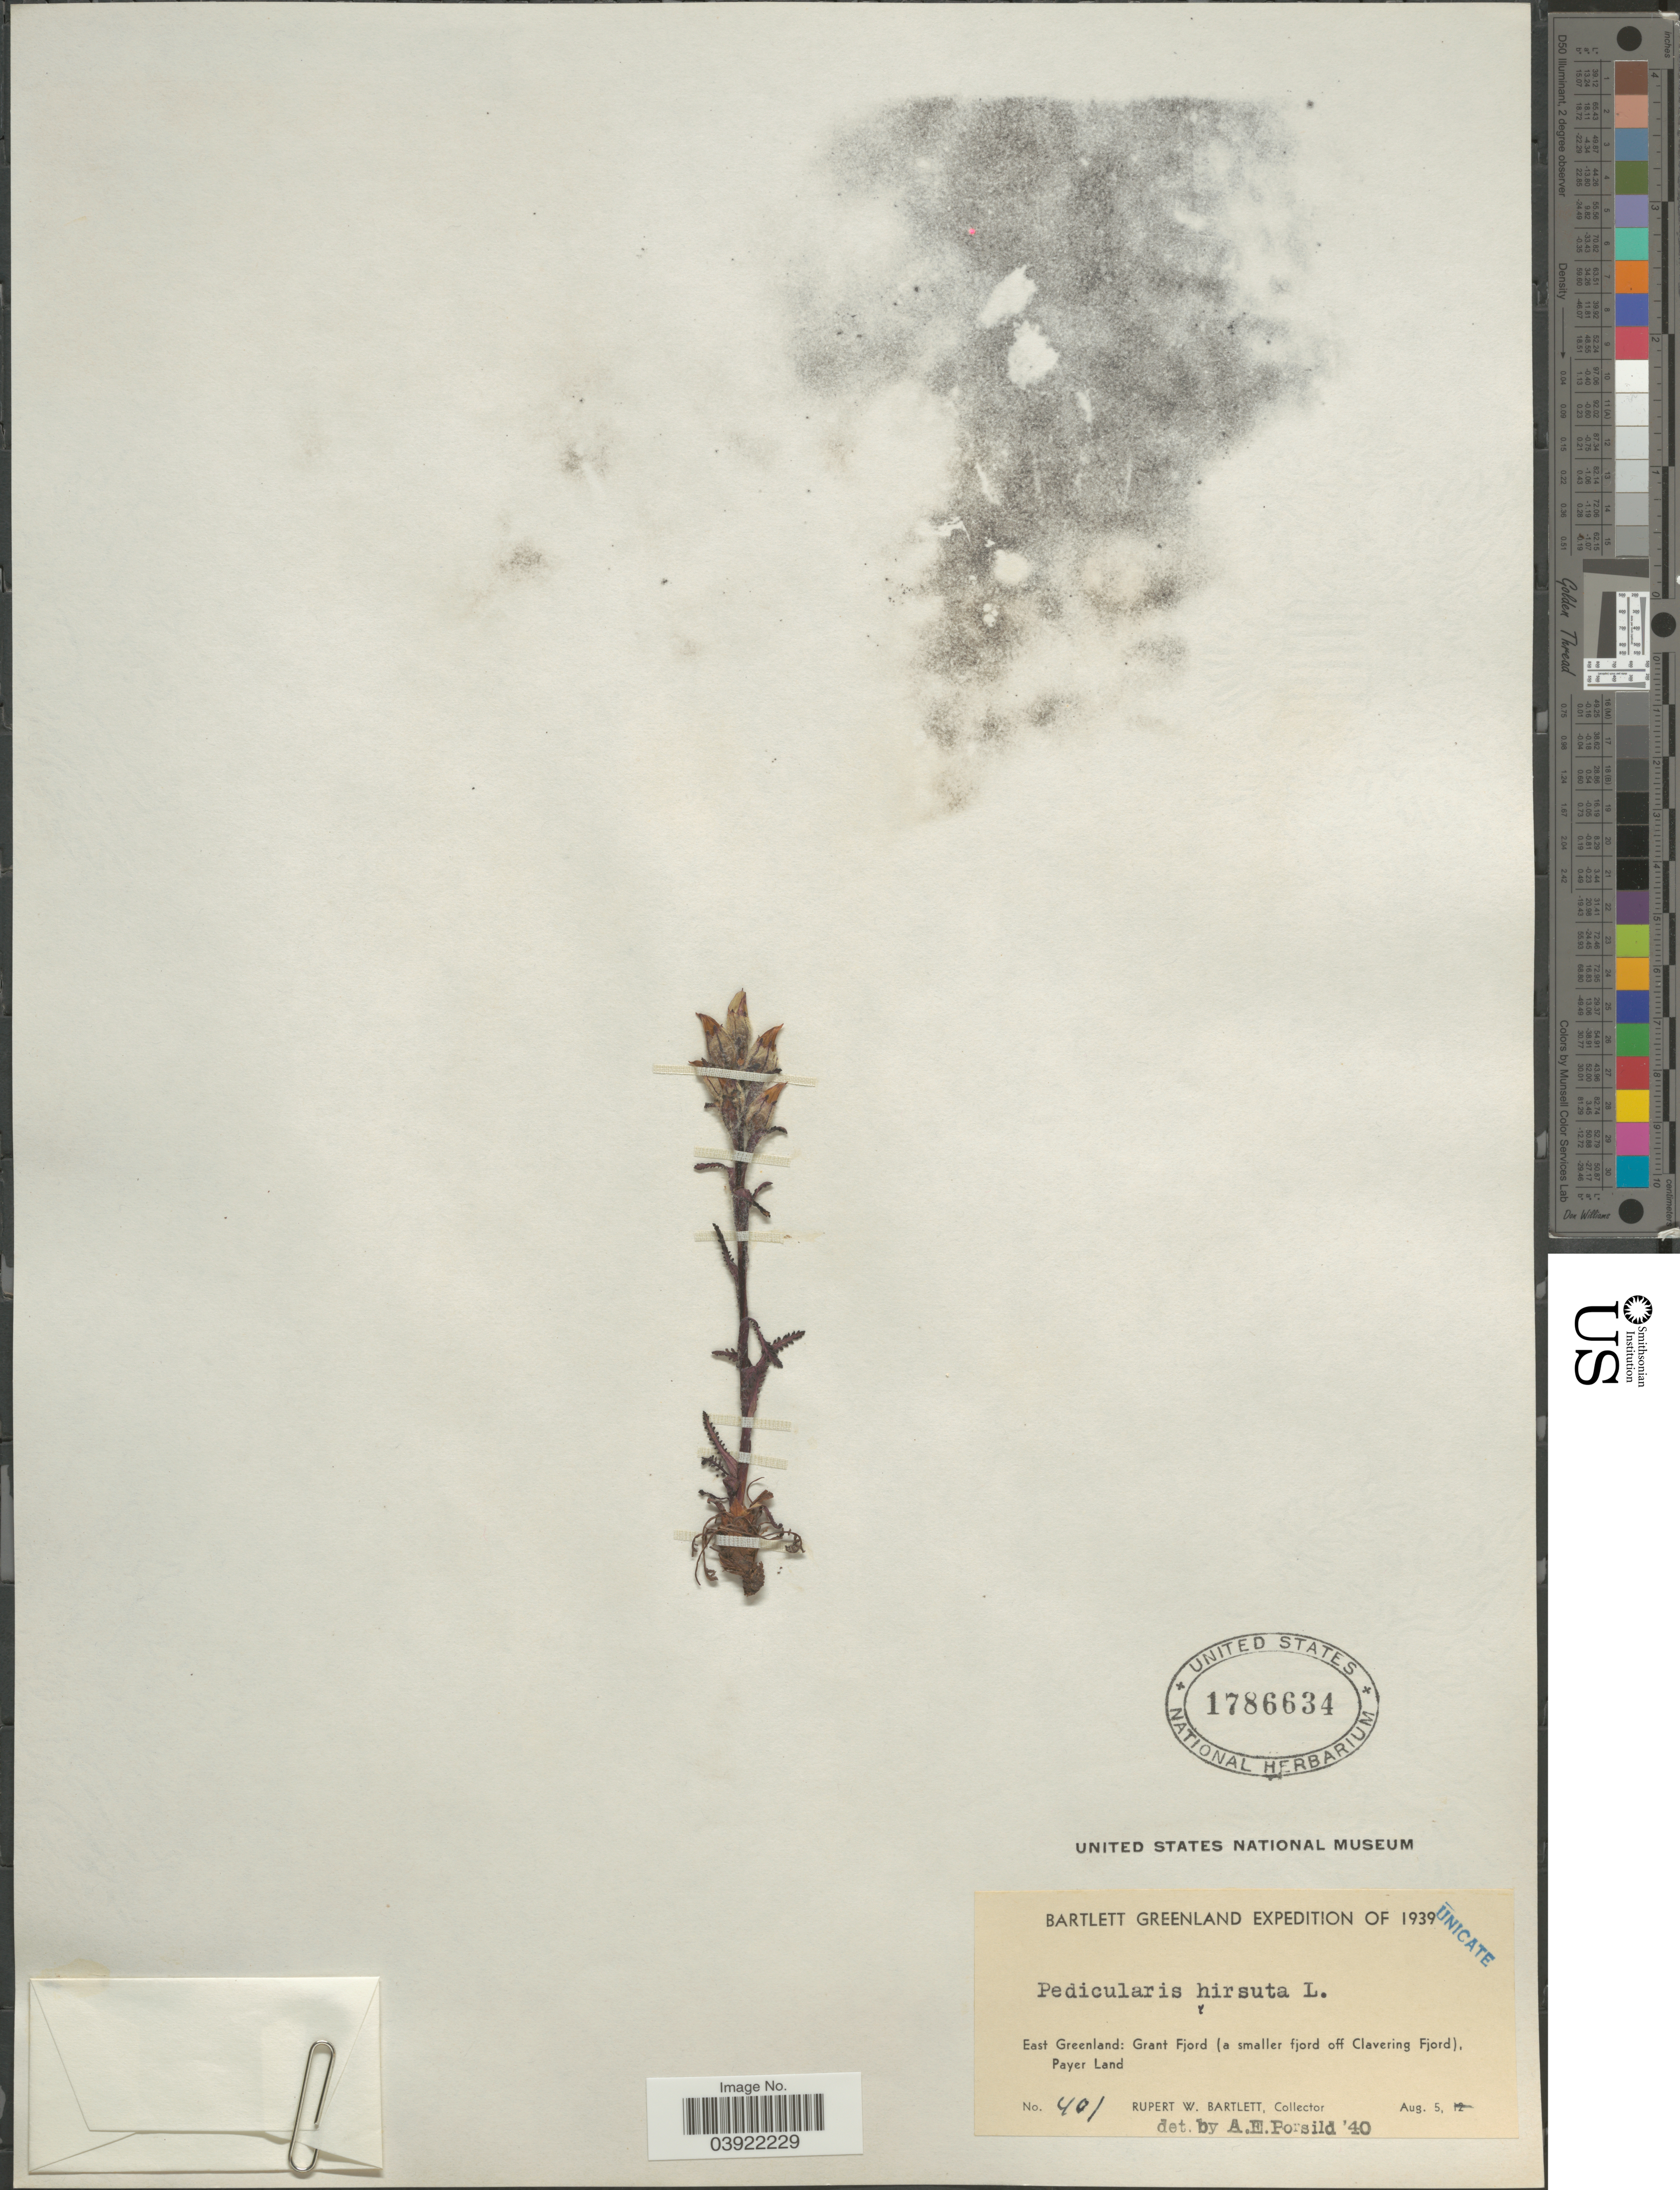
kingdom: Plantae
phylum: Tracheophyta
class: Magnoliopsida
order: Lamiales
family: Orobanchaceae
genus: Pedicularis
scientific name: Pedicularis hirsuta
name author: L.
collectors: R. W. Bartlett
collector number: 401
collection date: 1939-08-05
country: Greenland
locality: East Greenland: Grant Fjord (a smaller fjord off Clavering Fjord), Payer Land.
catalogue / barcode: US 1786634